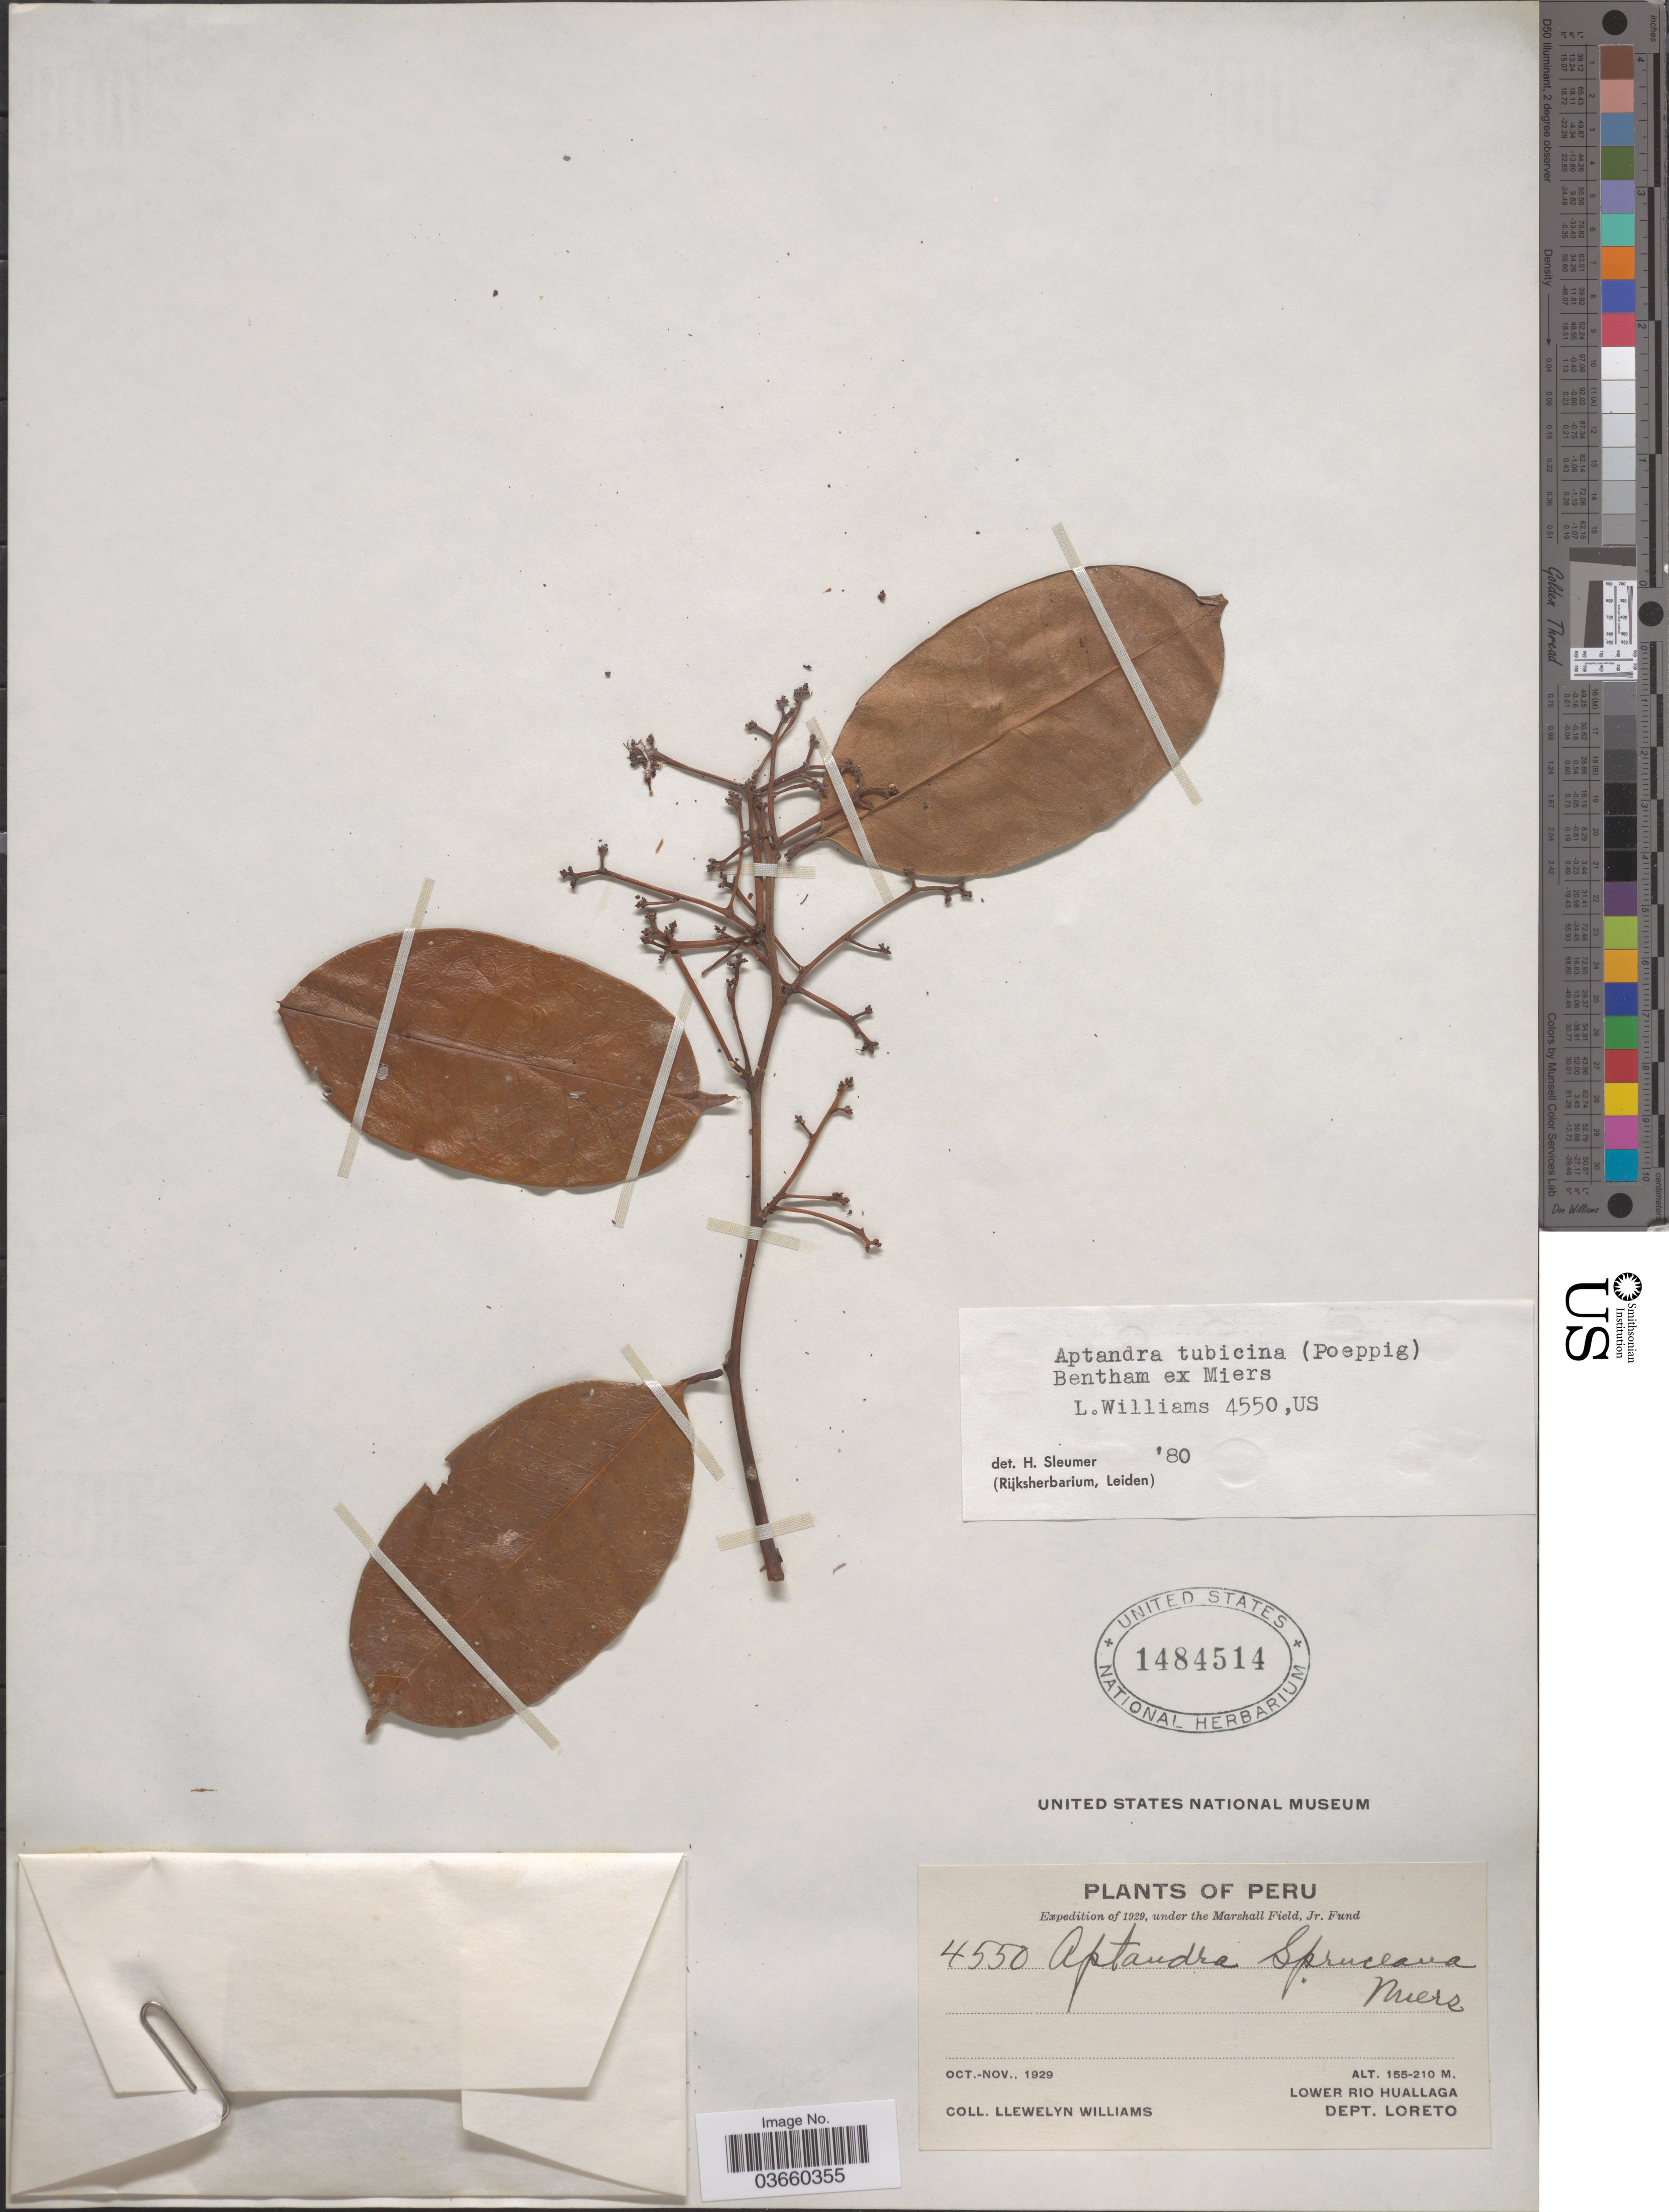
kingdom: Plantae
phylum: Tracheophyta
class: Magnoliopsida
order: Santalales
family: Aptandraceae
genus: Aptandra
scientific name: Aptandra tubicina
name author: (Poepp.) Miers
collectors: Ll. Williams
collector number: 4550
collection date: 1929-10/1929-11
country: Peru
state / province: Loreto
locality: Lower Rio Huallaga. Dept. Loreto.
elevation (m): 155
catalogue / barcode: US 1484514